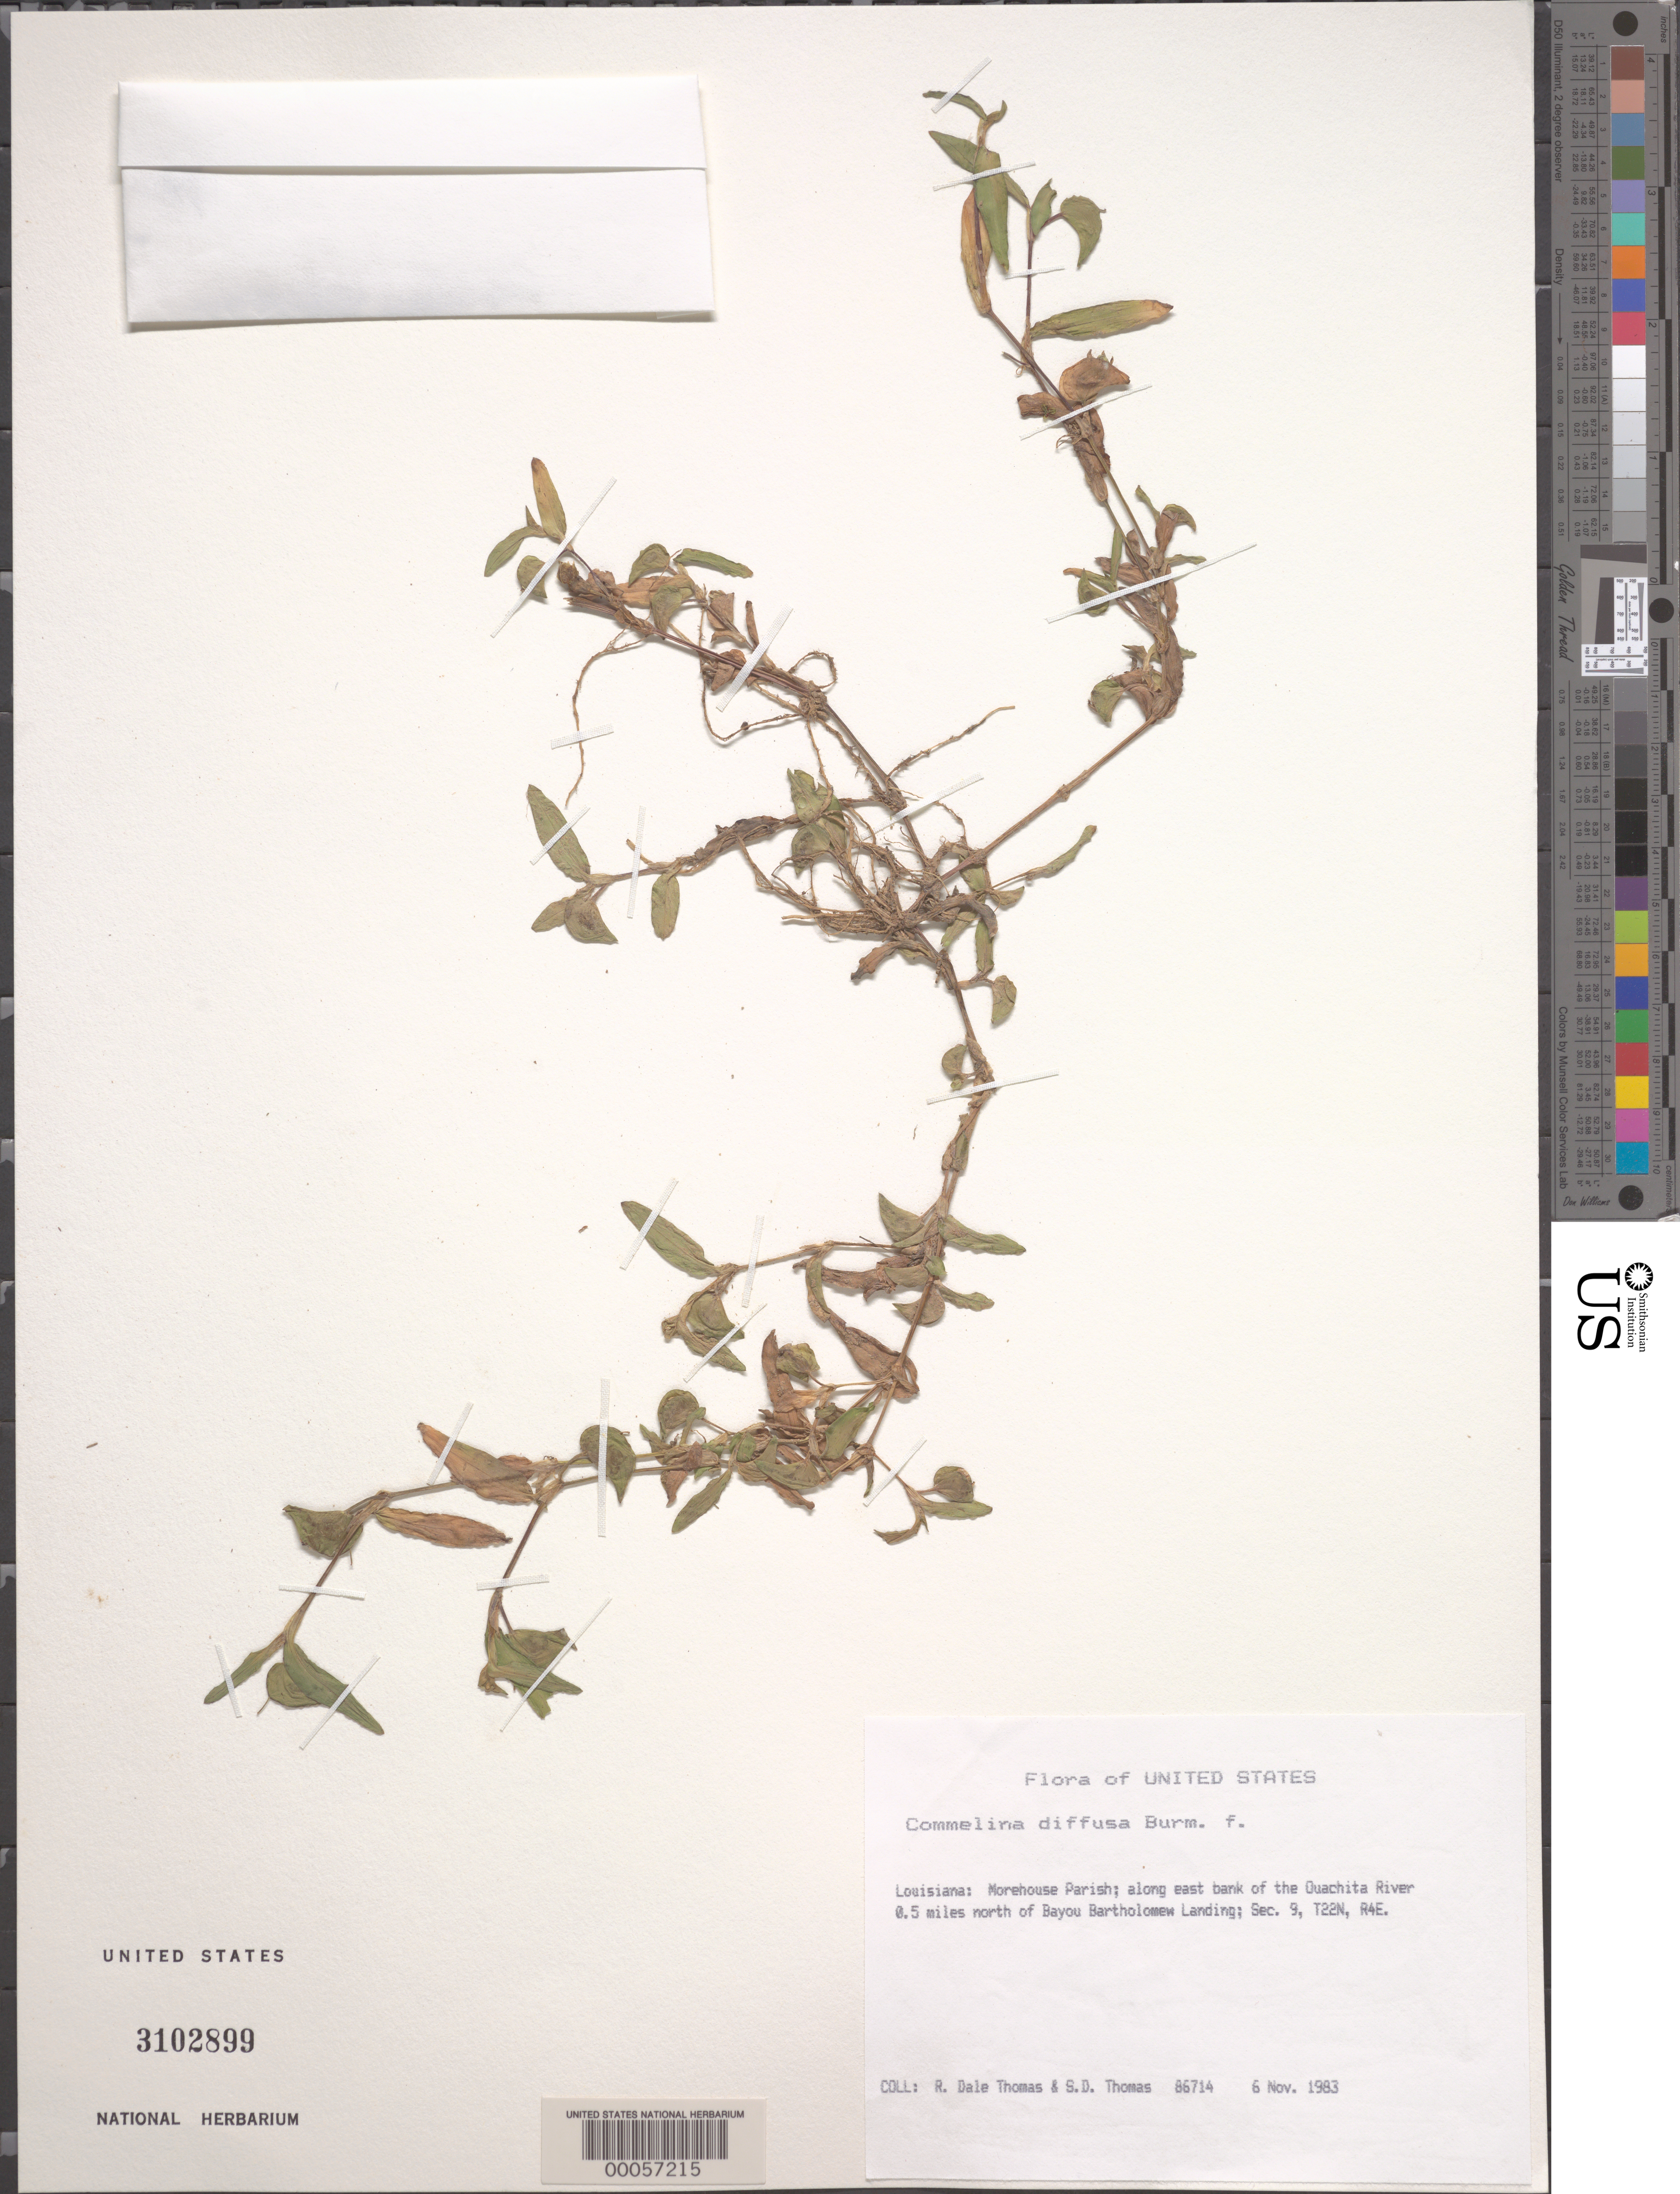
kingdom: Plantae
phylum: Tracheophyta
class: Liliopsida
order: Commelinales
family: Commelinaceae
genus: Commelina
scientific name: Commelina diffusa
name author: Burm. f.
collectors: R. Thomas & S. D. Thomas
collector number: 86714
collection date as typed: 06 Nov 1983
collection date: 1983-11-06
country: United States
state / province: Louisiana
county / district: Morehouse Parish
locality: Along e bank of ouachita river, 0.5 mi n of bayou bartholomew landing; sec. 9, t22n, r4e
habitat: River bank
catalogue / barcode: US 3102899